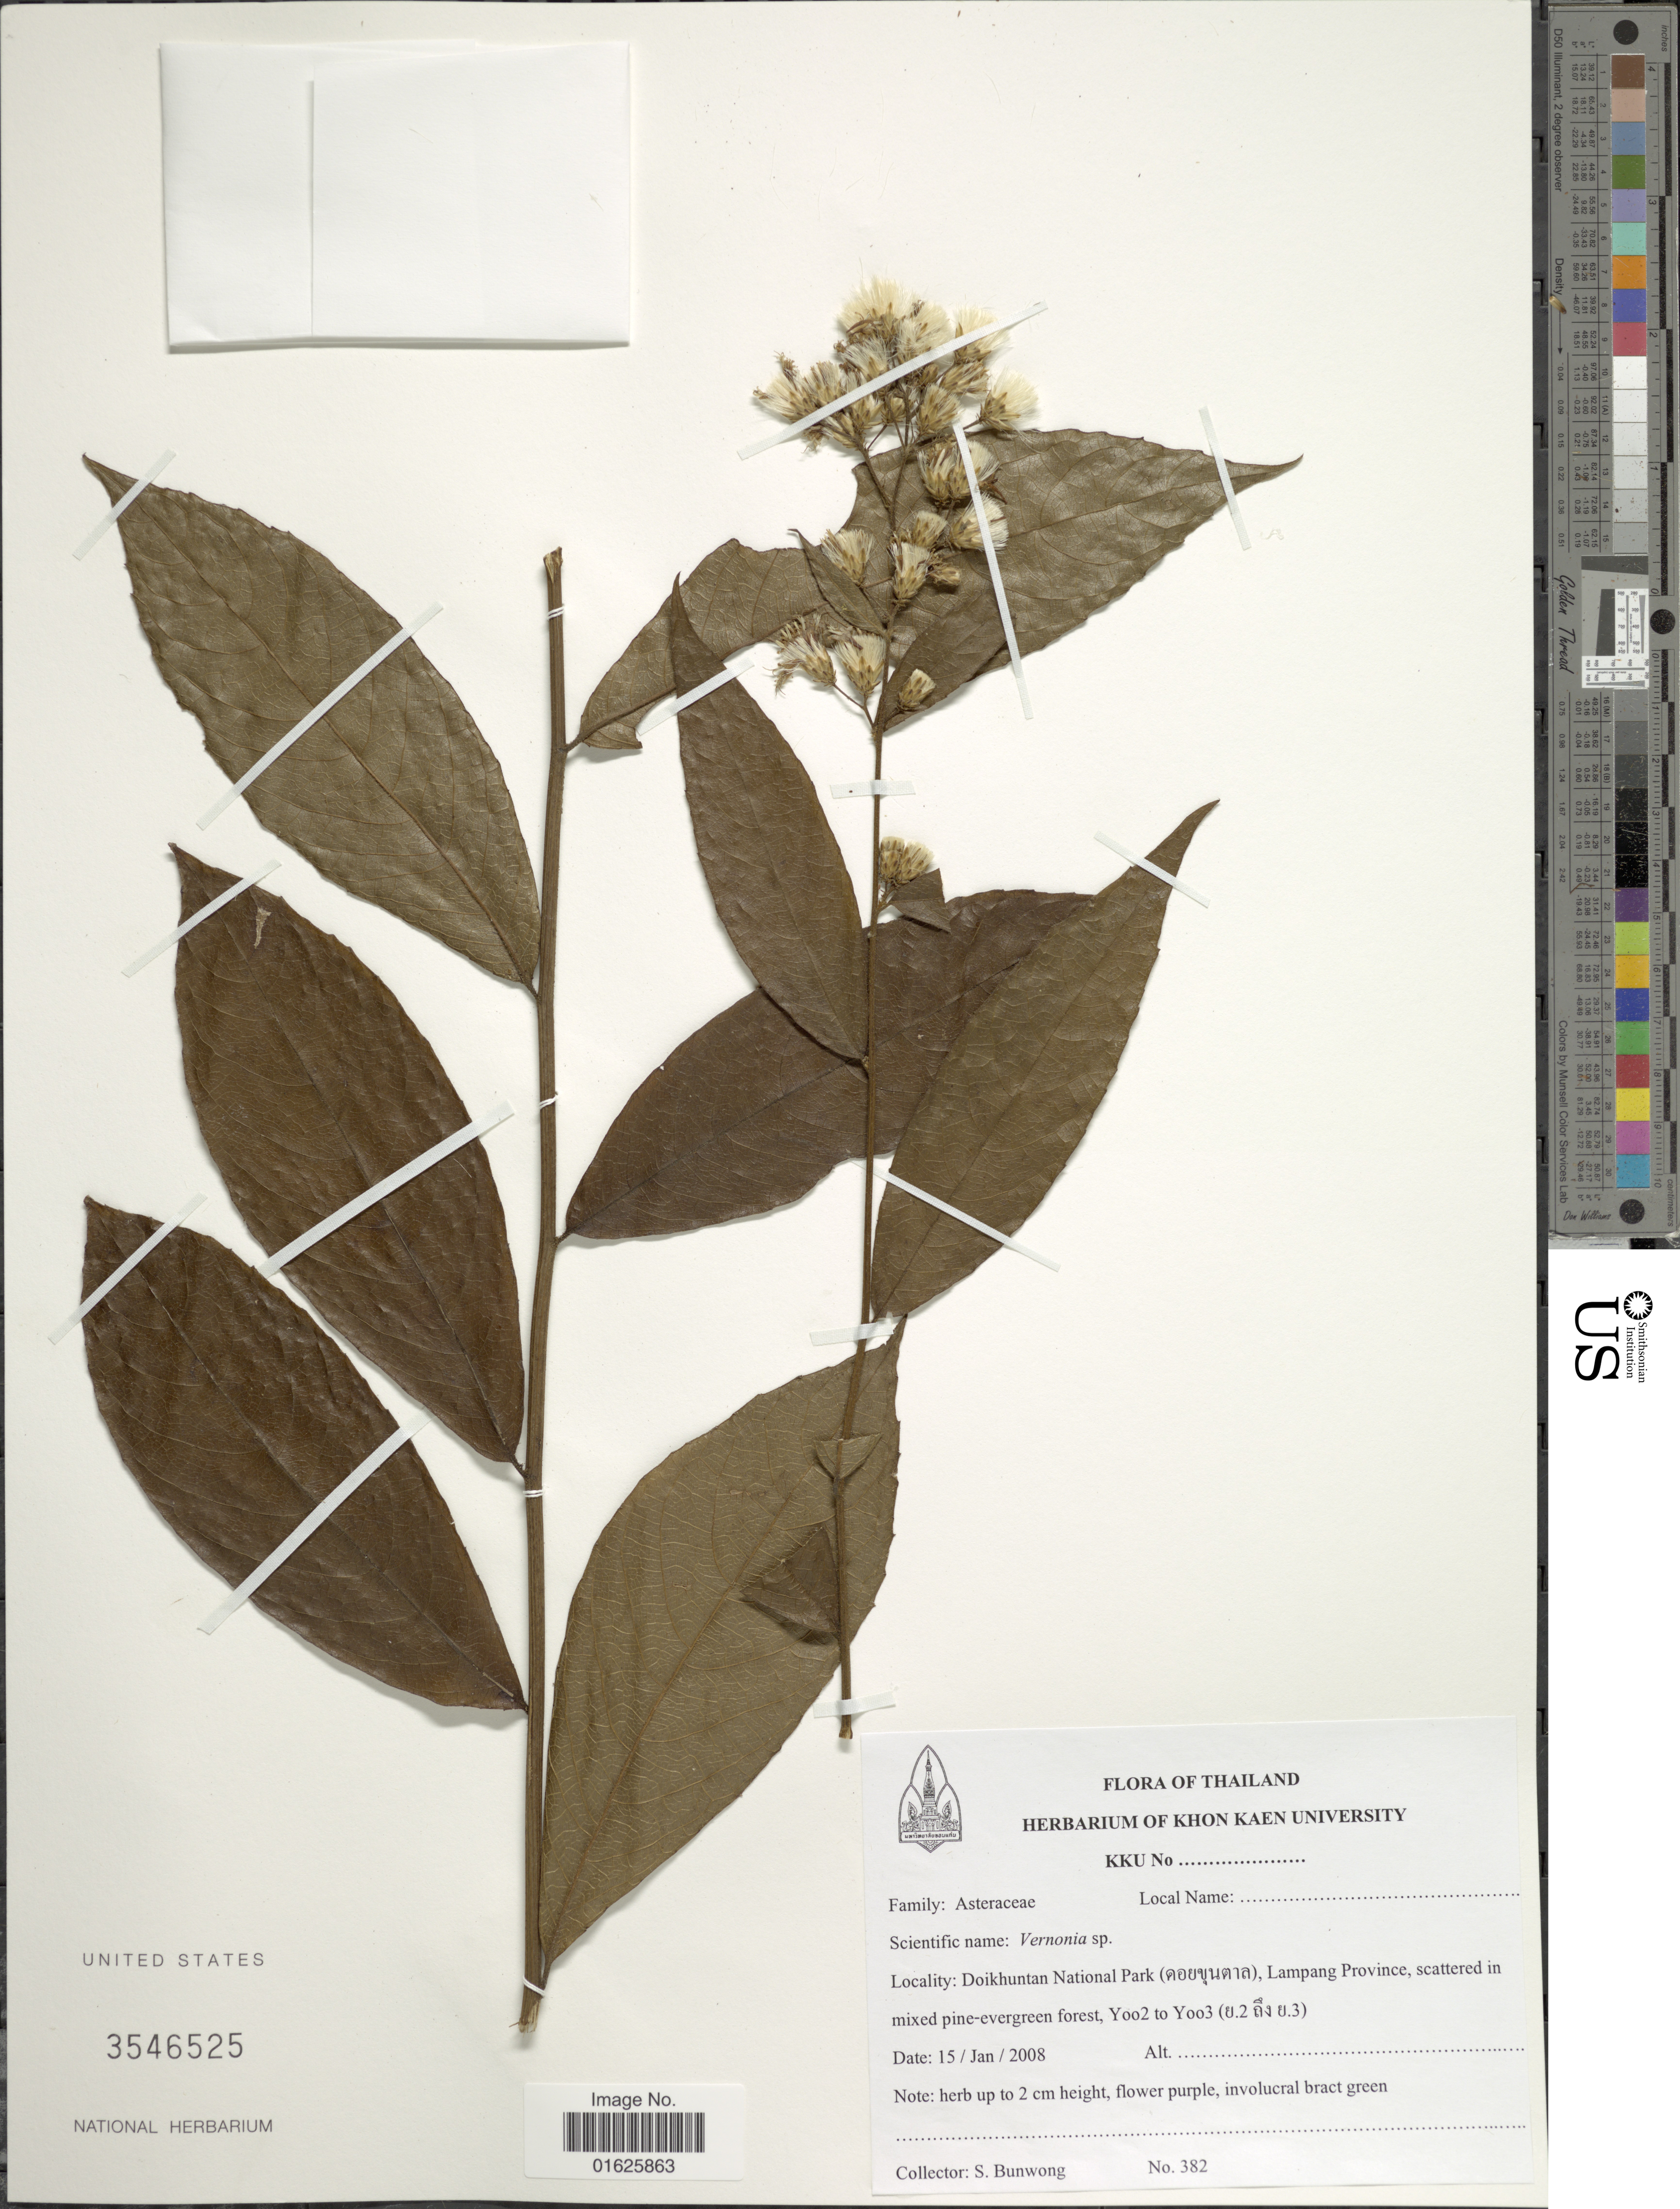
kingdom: Plantae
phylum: Tracheophyta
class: Magnoliopsida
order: Asterales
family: Asteraceae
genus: Acilepis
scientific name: Acilepis sp.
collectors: S. Bunwong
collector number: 382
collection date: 2008-01-15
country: Thailand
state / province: Lampang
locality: Doikhuntan National Park (X), Lampang Province, scattered in mixed pine-evergreen Forest, Yoo2 to Yoo3 (X)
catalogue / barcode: US 3546525